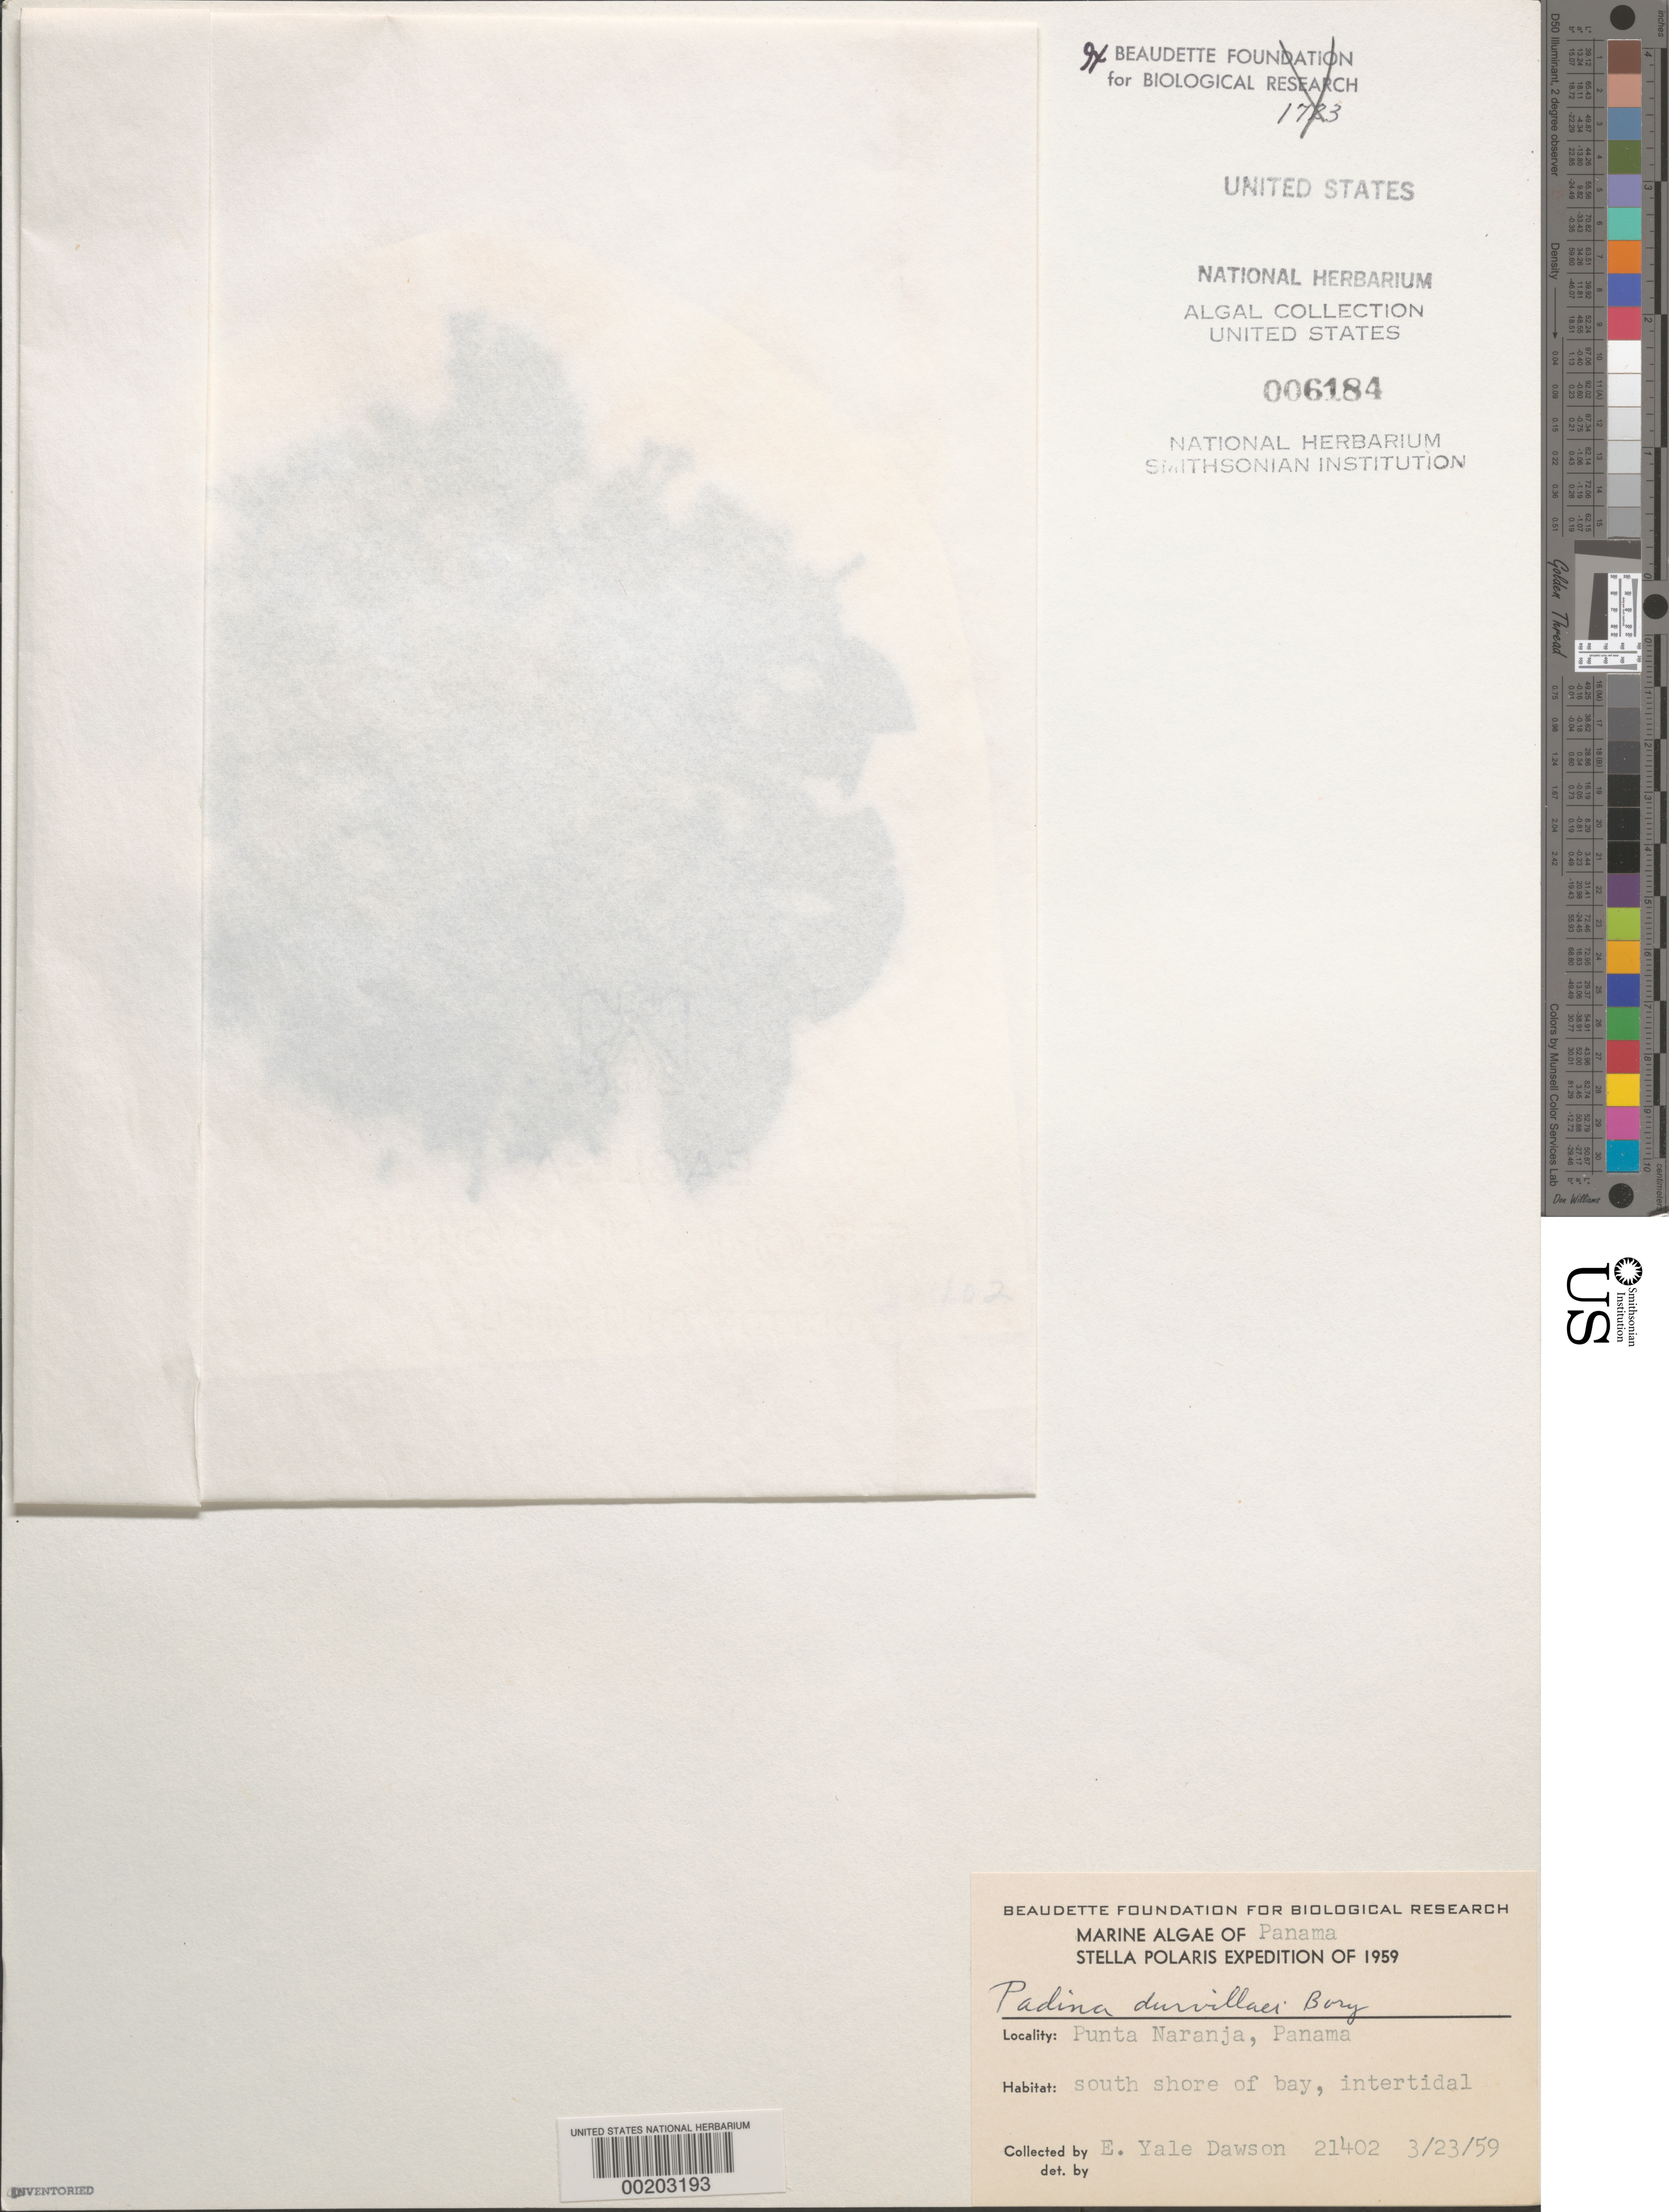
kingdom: Chromista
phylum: Ochrophyta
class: Phaeophyceae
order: Dictyotales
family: Dictyotaceae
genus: Padina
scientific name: Padina durvillaei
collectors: E. Y. Dawson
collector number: EYD 21402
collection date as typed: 23 Mar 1959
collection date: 1959-03-23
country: Panama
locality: Punta Naranja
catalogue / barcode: US 6184